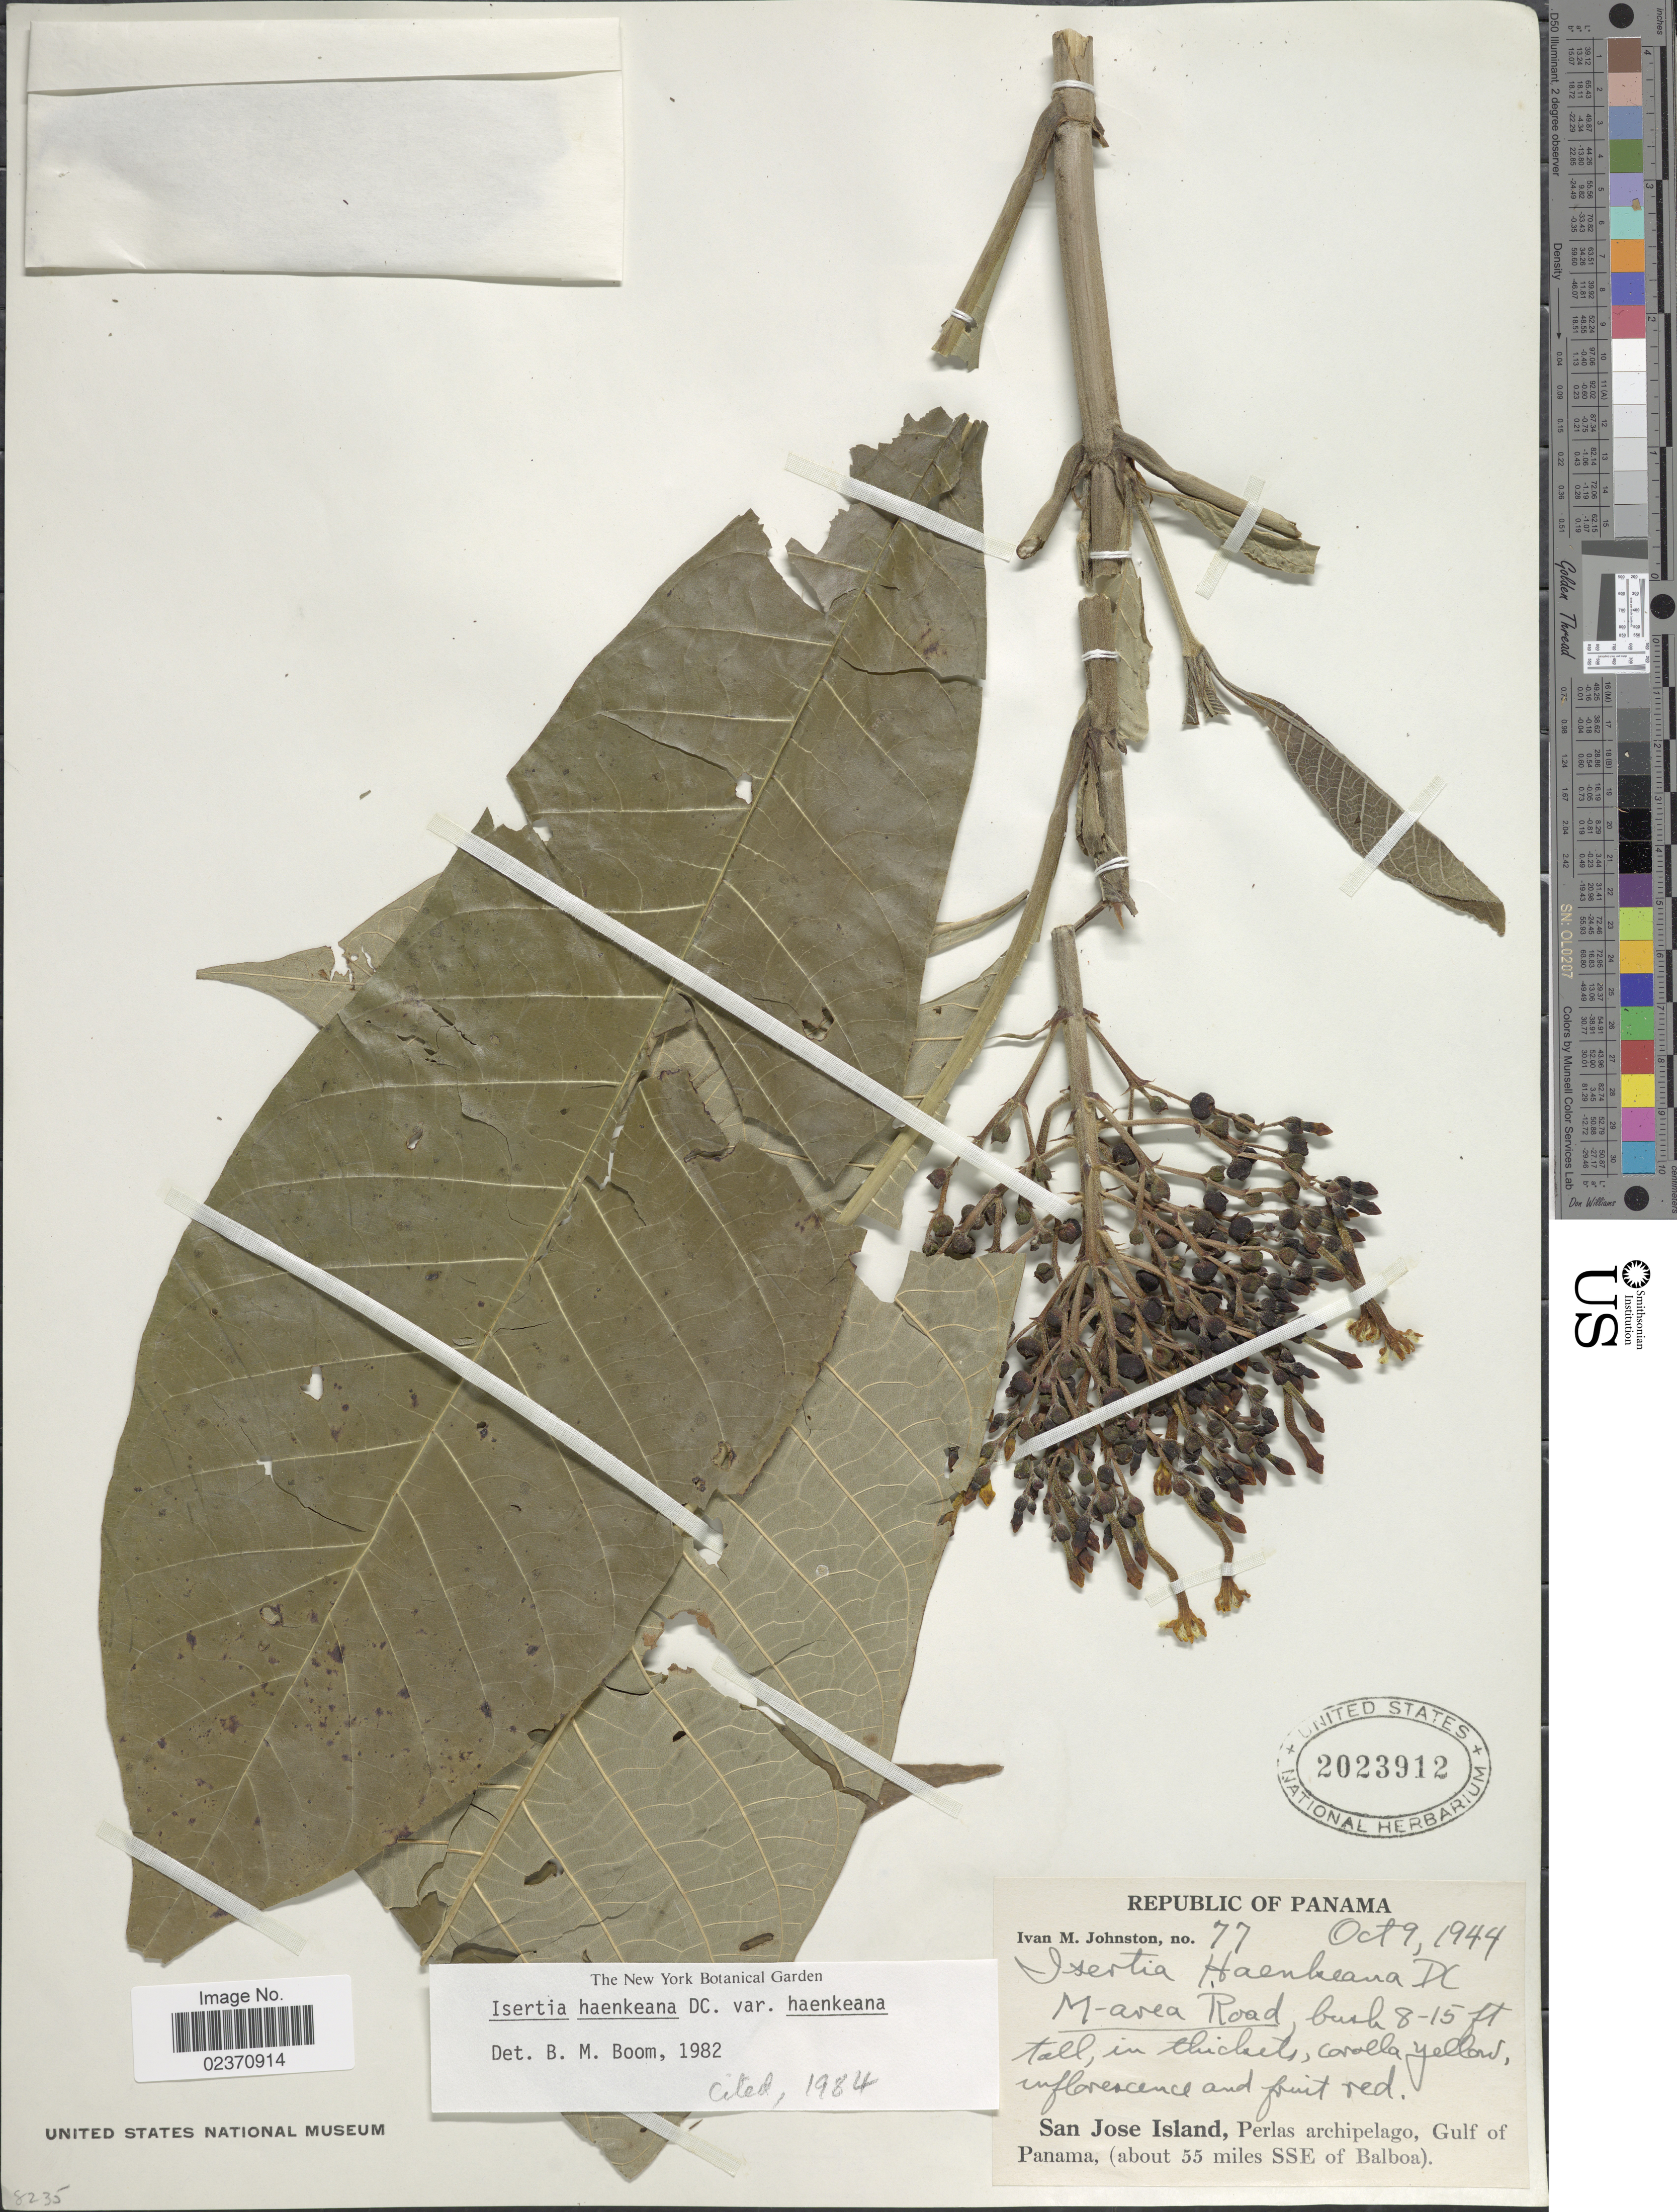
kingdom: Plantae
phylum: Tracheophyta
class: Magnoliopsida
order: Gentianales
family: Rubiaceae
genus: Isertia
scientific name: Isertia haenkeana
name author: DC.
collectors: I.M. Johnston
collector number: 77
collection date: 1944-10-09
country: Panama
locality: Republic of Panama, San Jose Island, Perlas archipelago, Gulf of Panama, (about 55 miles SSE of Balboa), M-area Road.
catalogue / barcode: US 2023912